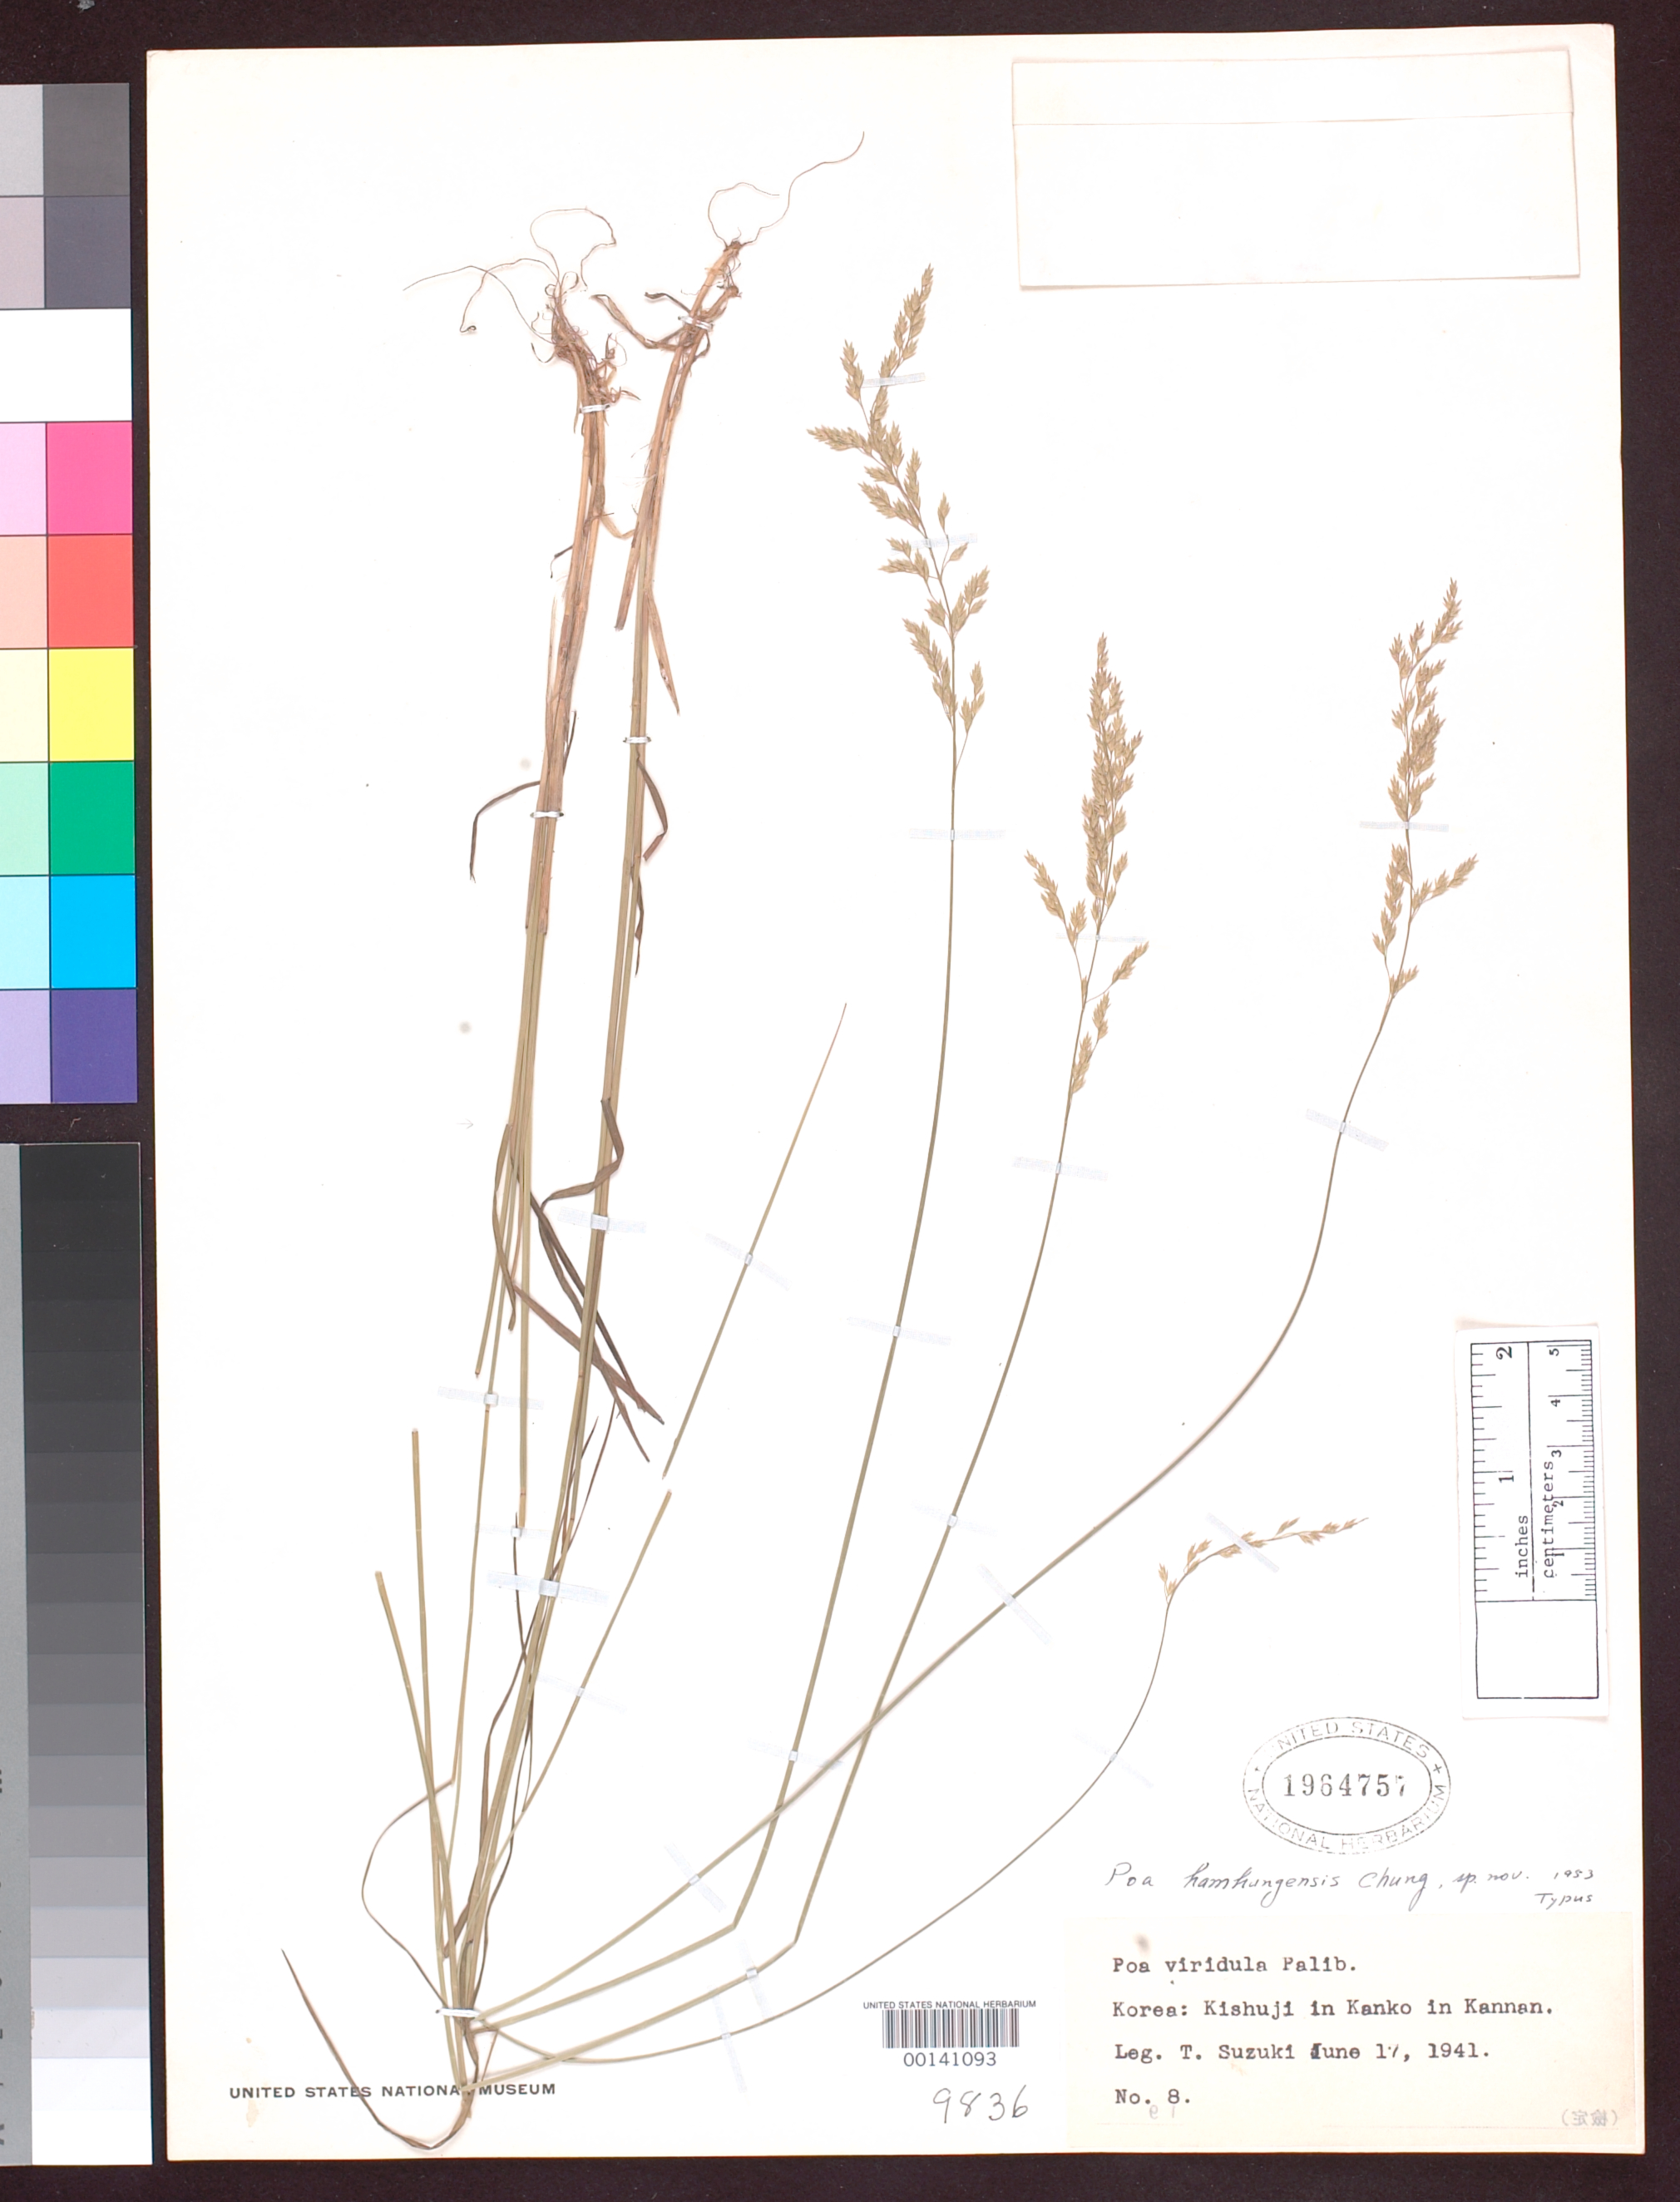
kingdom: Plantae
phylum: Tracheophyta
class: Liliopsida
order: Poales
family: Poaceae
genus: Poa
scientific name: Poa hamhungensis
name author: I.C. Chung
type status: Isotype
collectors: T. Suzuki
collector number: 8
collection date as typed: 17 Jun 1941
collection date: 1941-06-17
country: North Korea / South Korea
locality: Kishuji in Kanko in Kannan.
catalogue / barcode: US 1964757